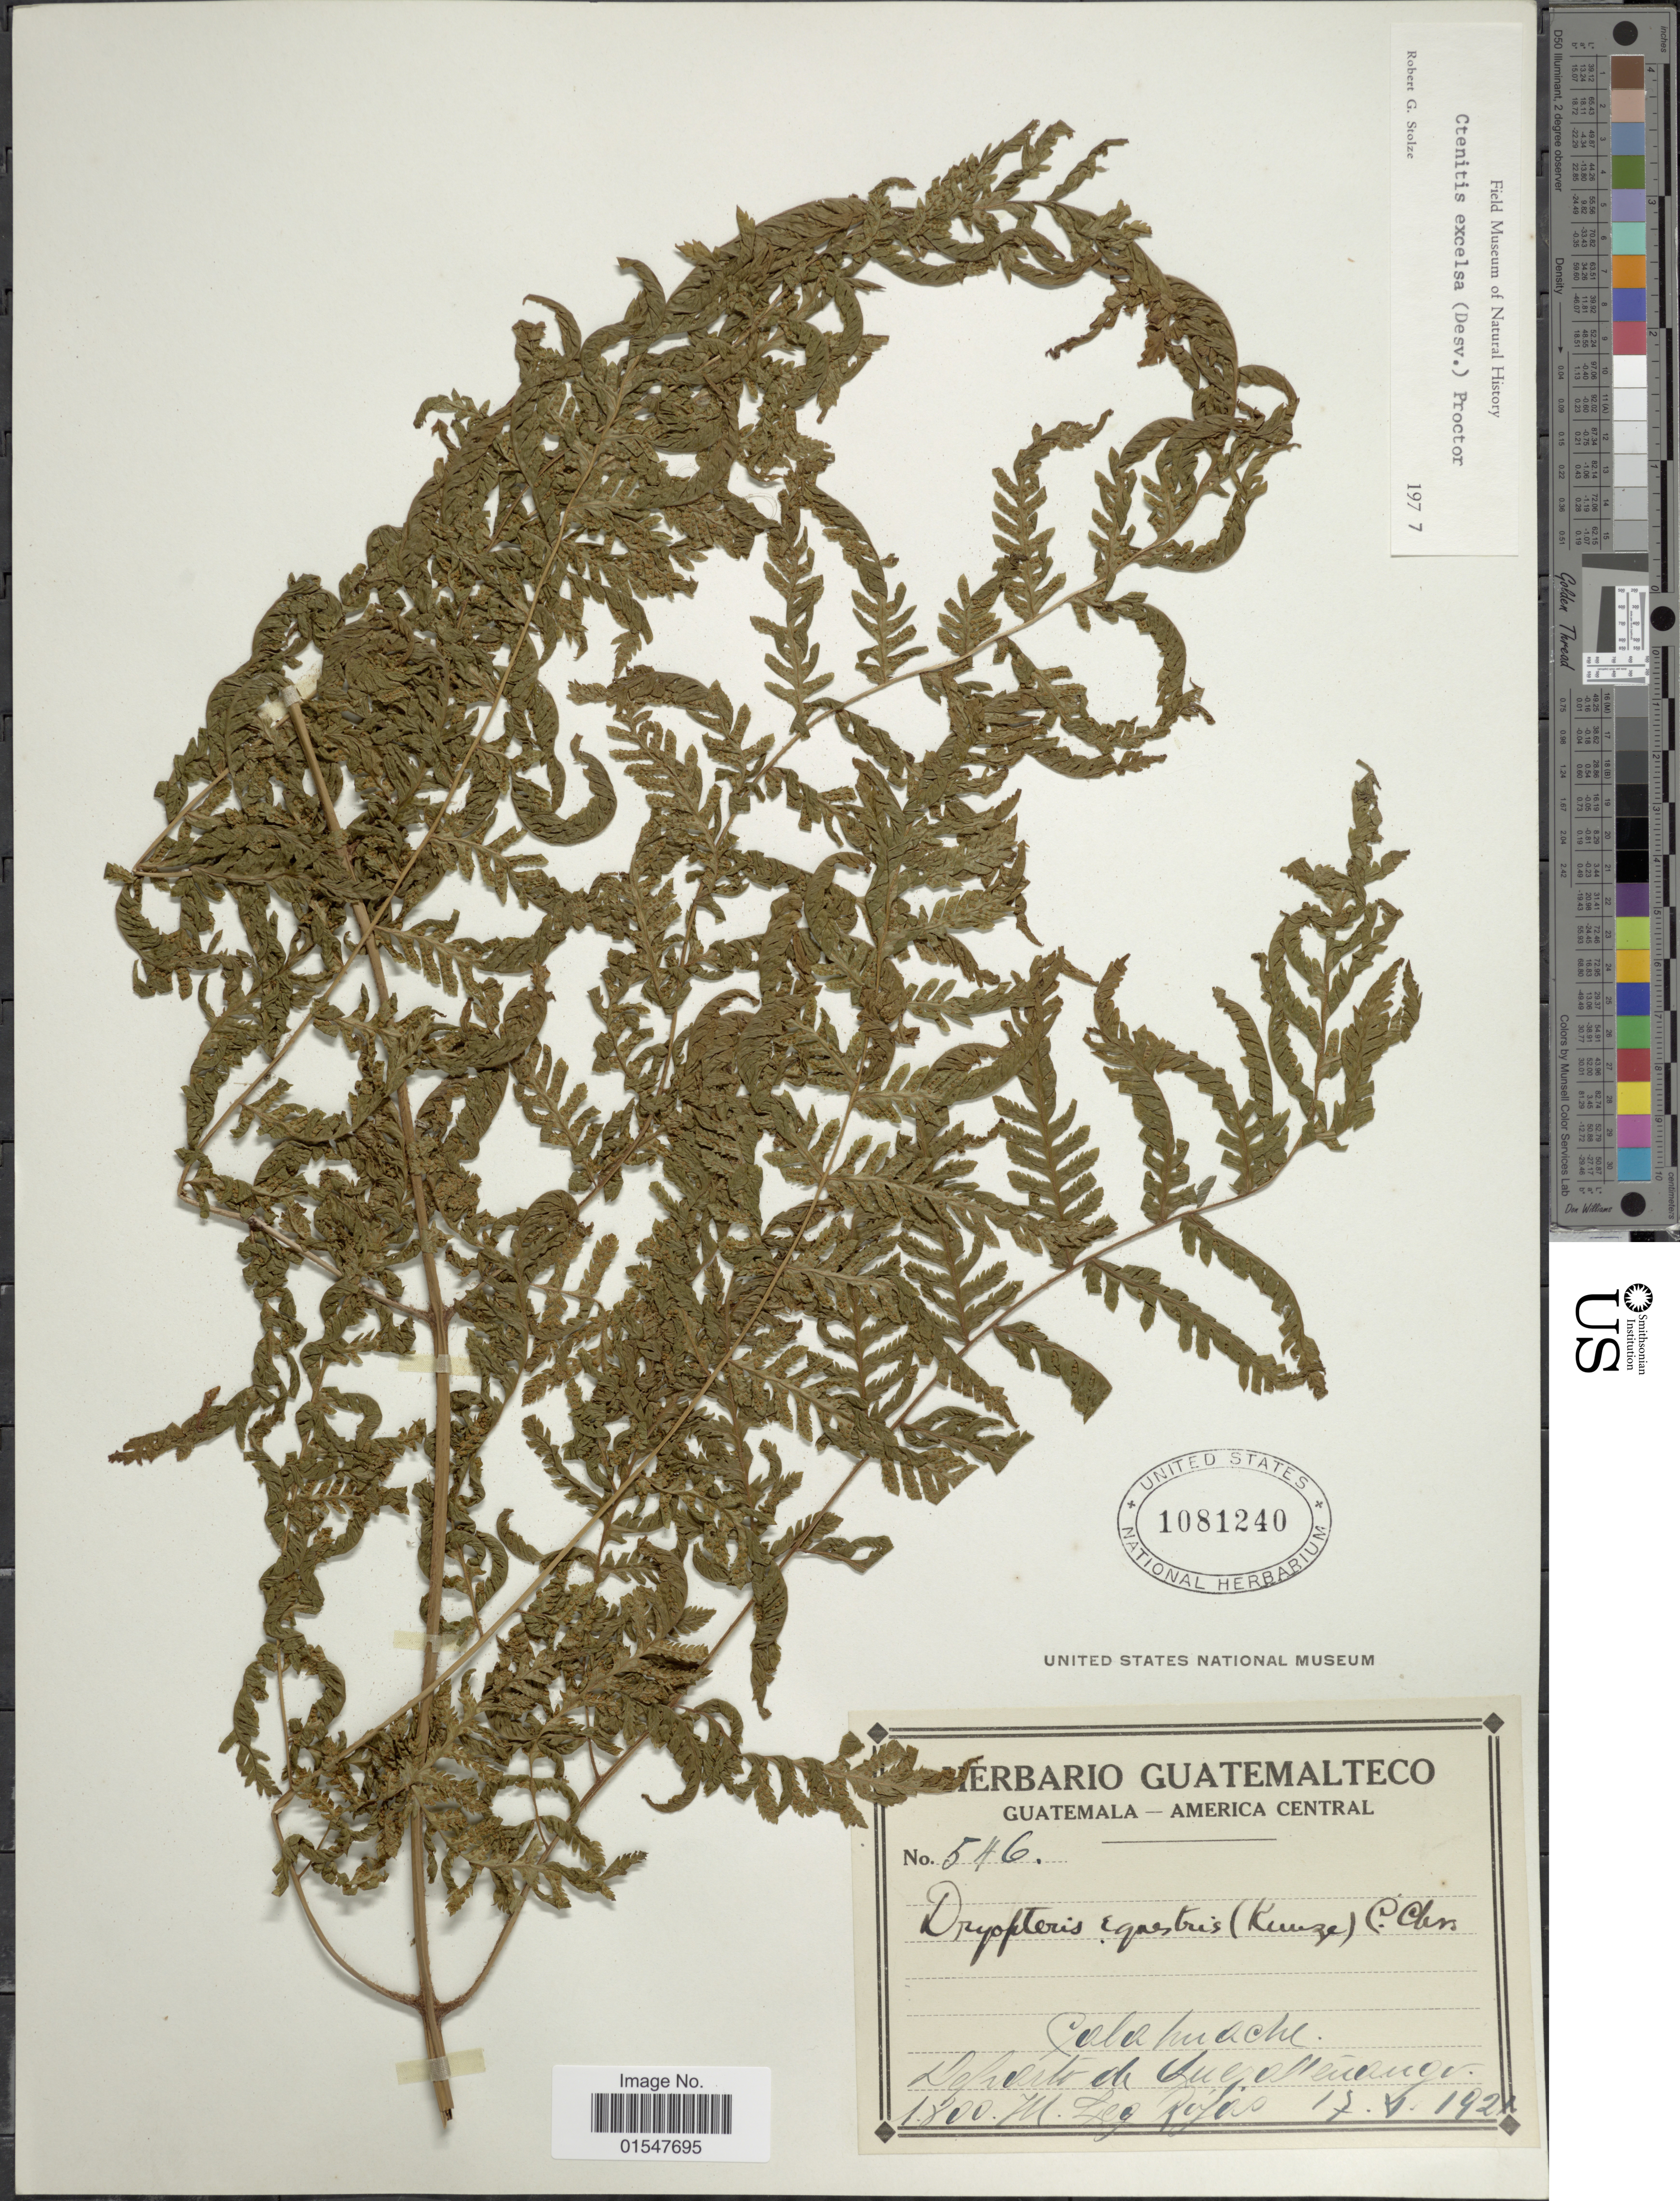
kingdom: Plantae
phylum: Tracheophyta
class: Polypodiopsida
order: Polypodiales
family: Dryopteridaceae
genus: Ctenitis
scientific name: Ctenitis excelsa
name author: (Desv.) Proctor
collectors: Rojas, --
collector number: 546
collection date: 1921-05-17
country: Guatemala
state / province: Quetzaltenango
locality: Calahuache, Departo de Quetzaltenango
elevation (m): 1800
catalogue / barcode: US 1081240